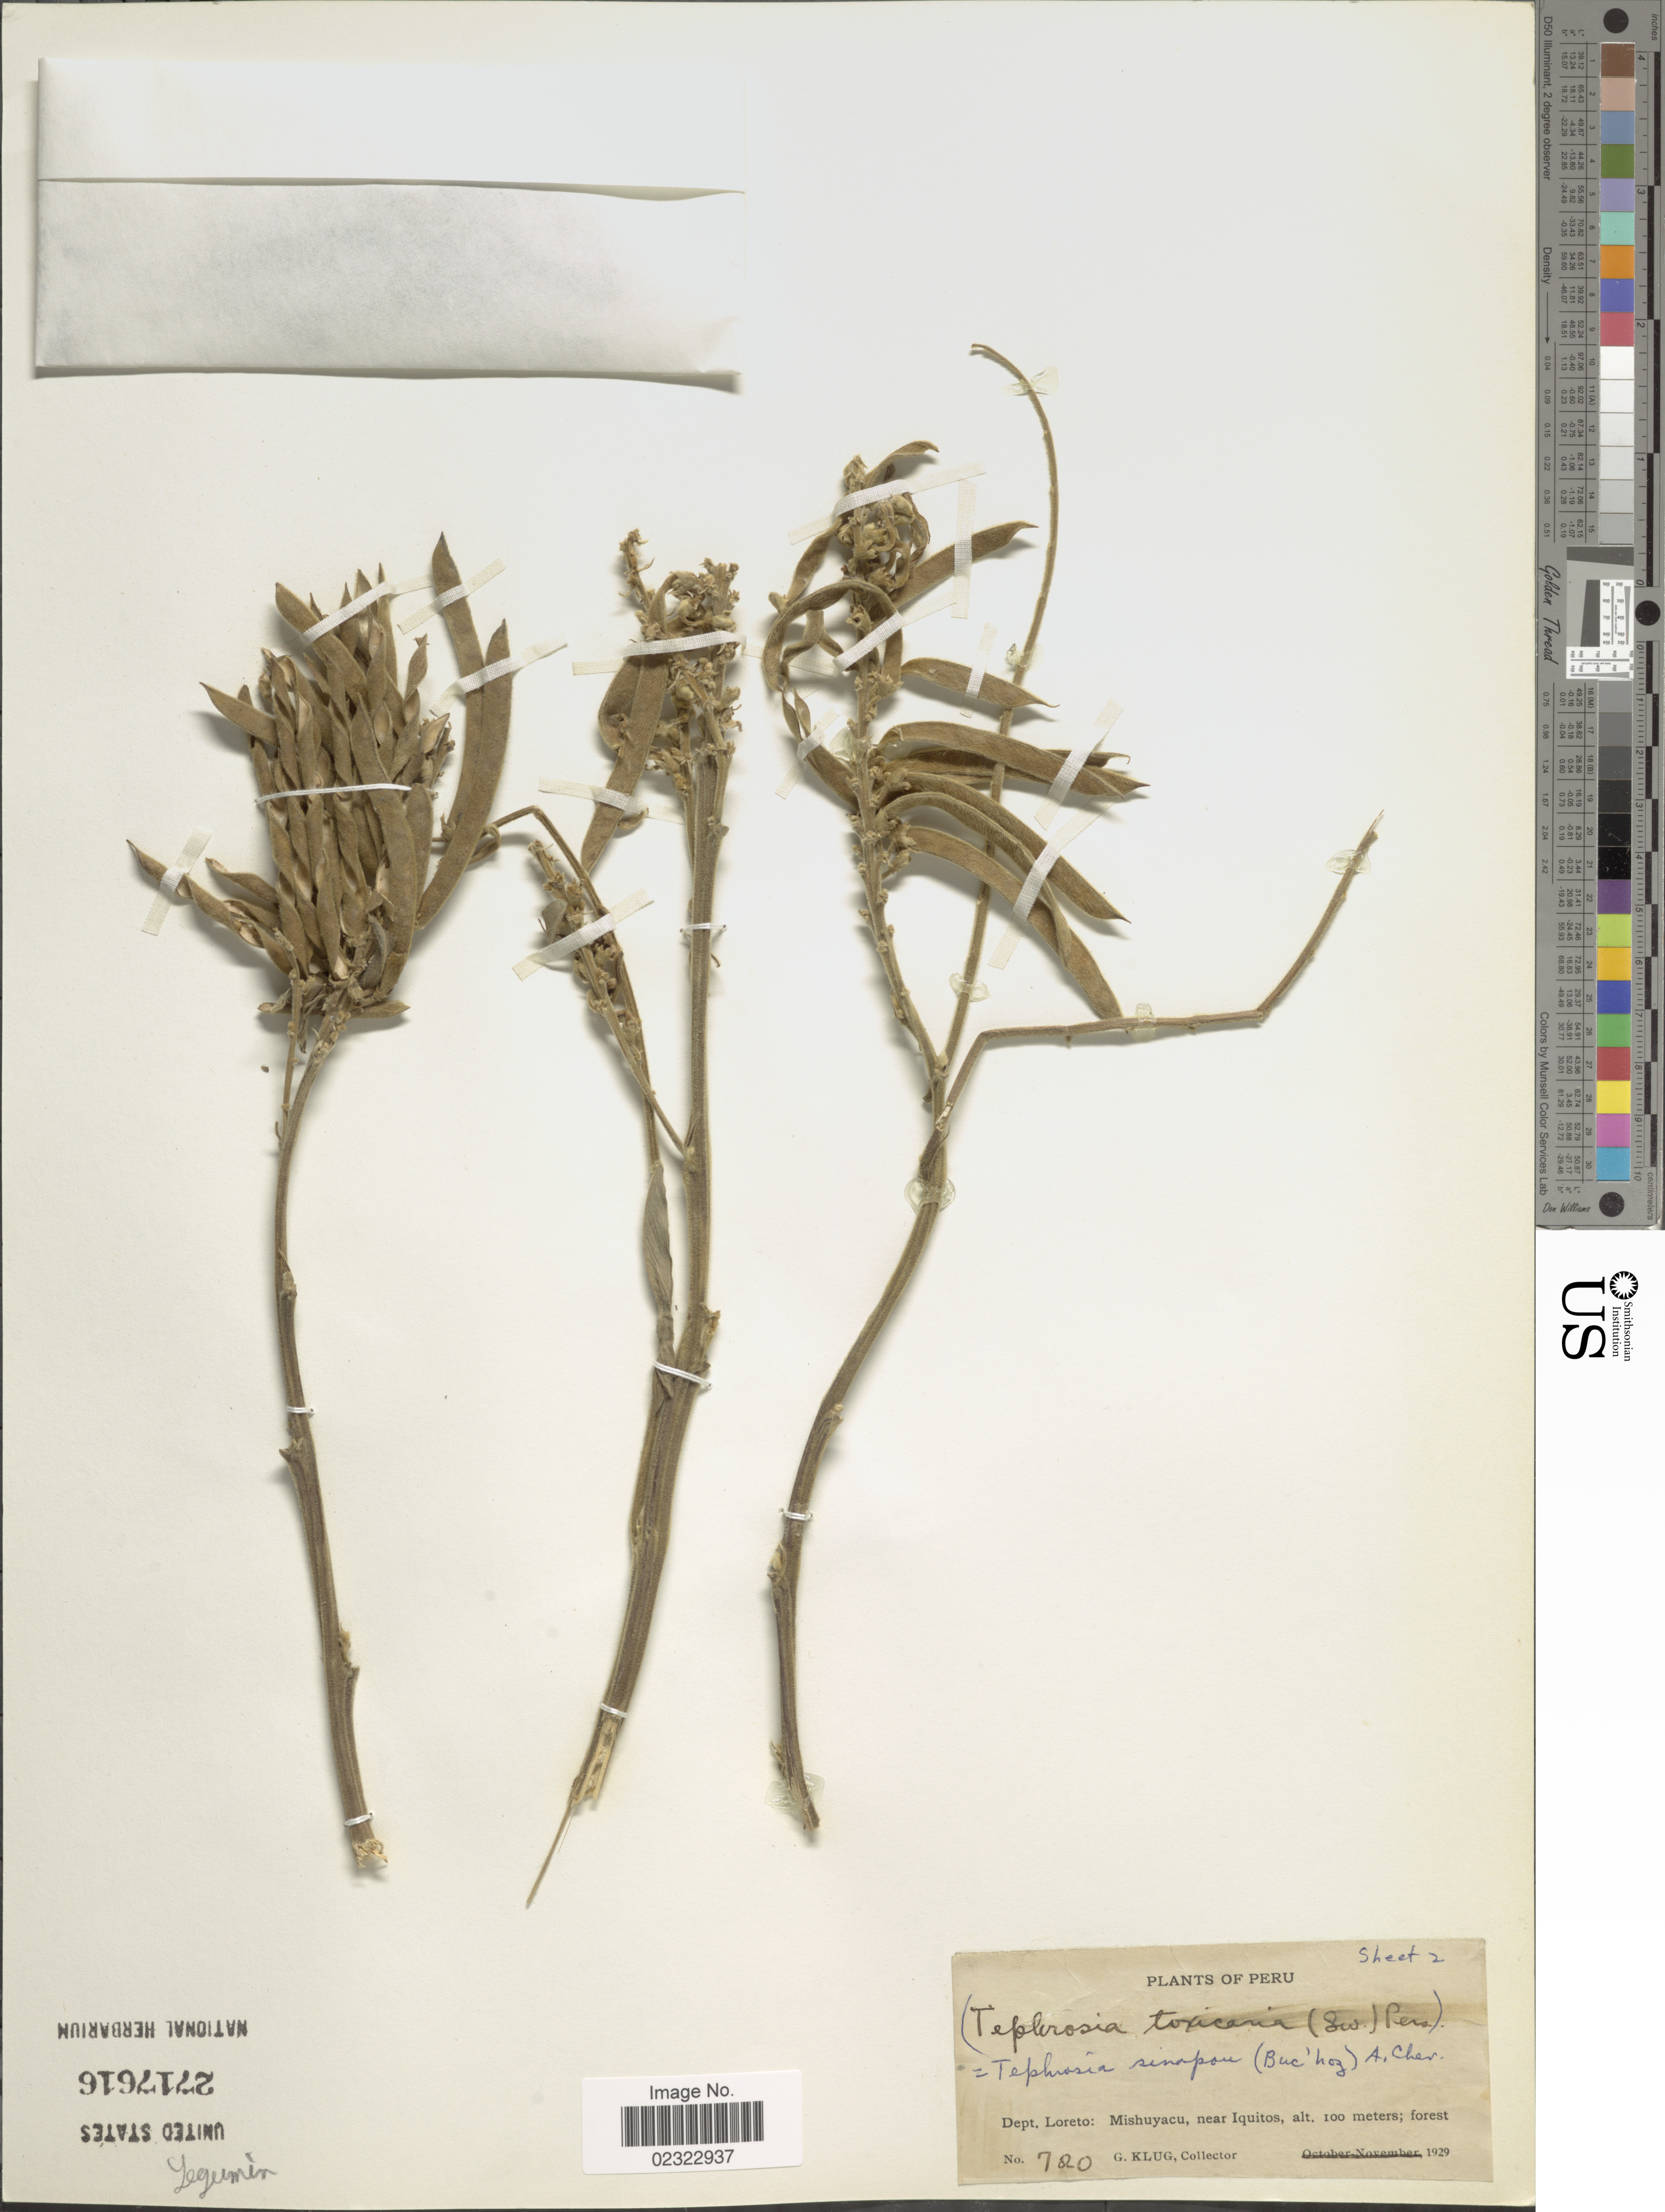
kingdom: Plantae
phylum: Tracheophyta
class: Magnoliopsida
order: Fabales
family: Fabaceae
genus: Tephrosia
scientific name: Tephrosia sinapou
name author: (Buc'hoz) A. Chev.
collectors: G. Klug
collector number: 7520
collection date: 1929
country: Peru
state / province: Loreto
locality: Dept. Loreto: Mishuyaco, near Iquitos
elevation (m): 100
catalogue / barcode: US 2717616